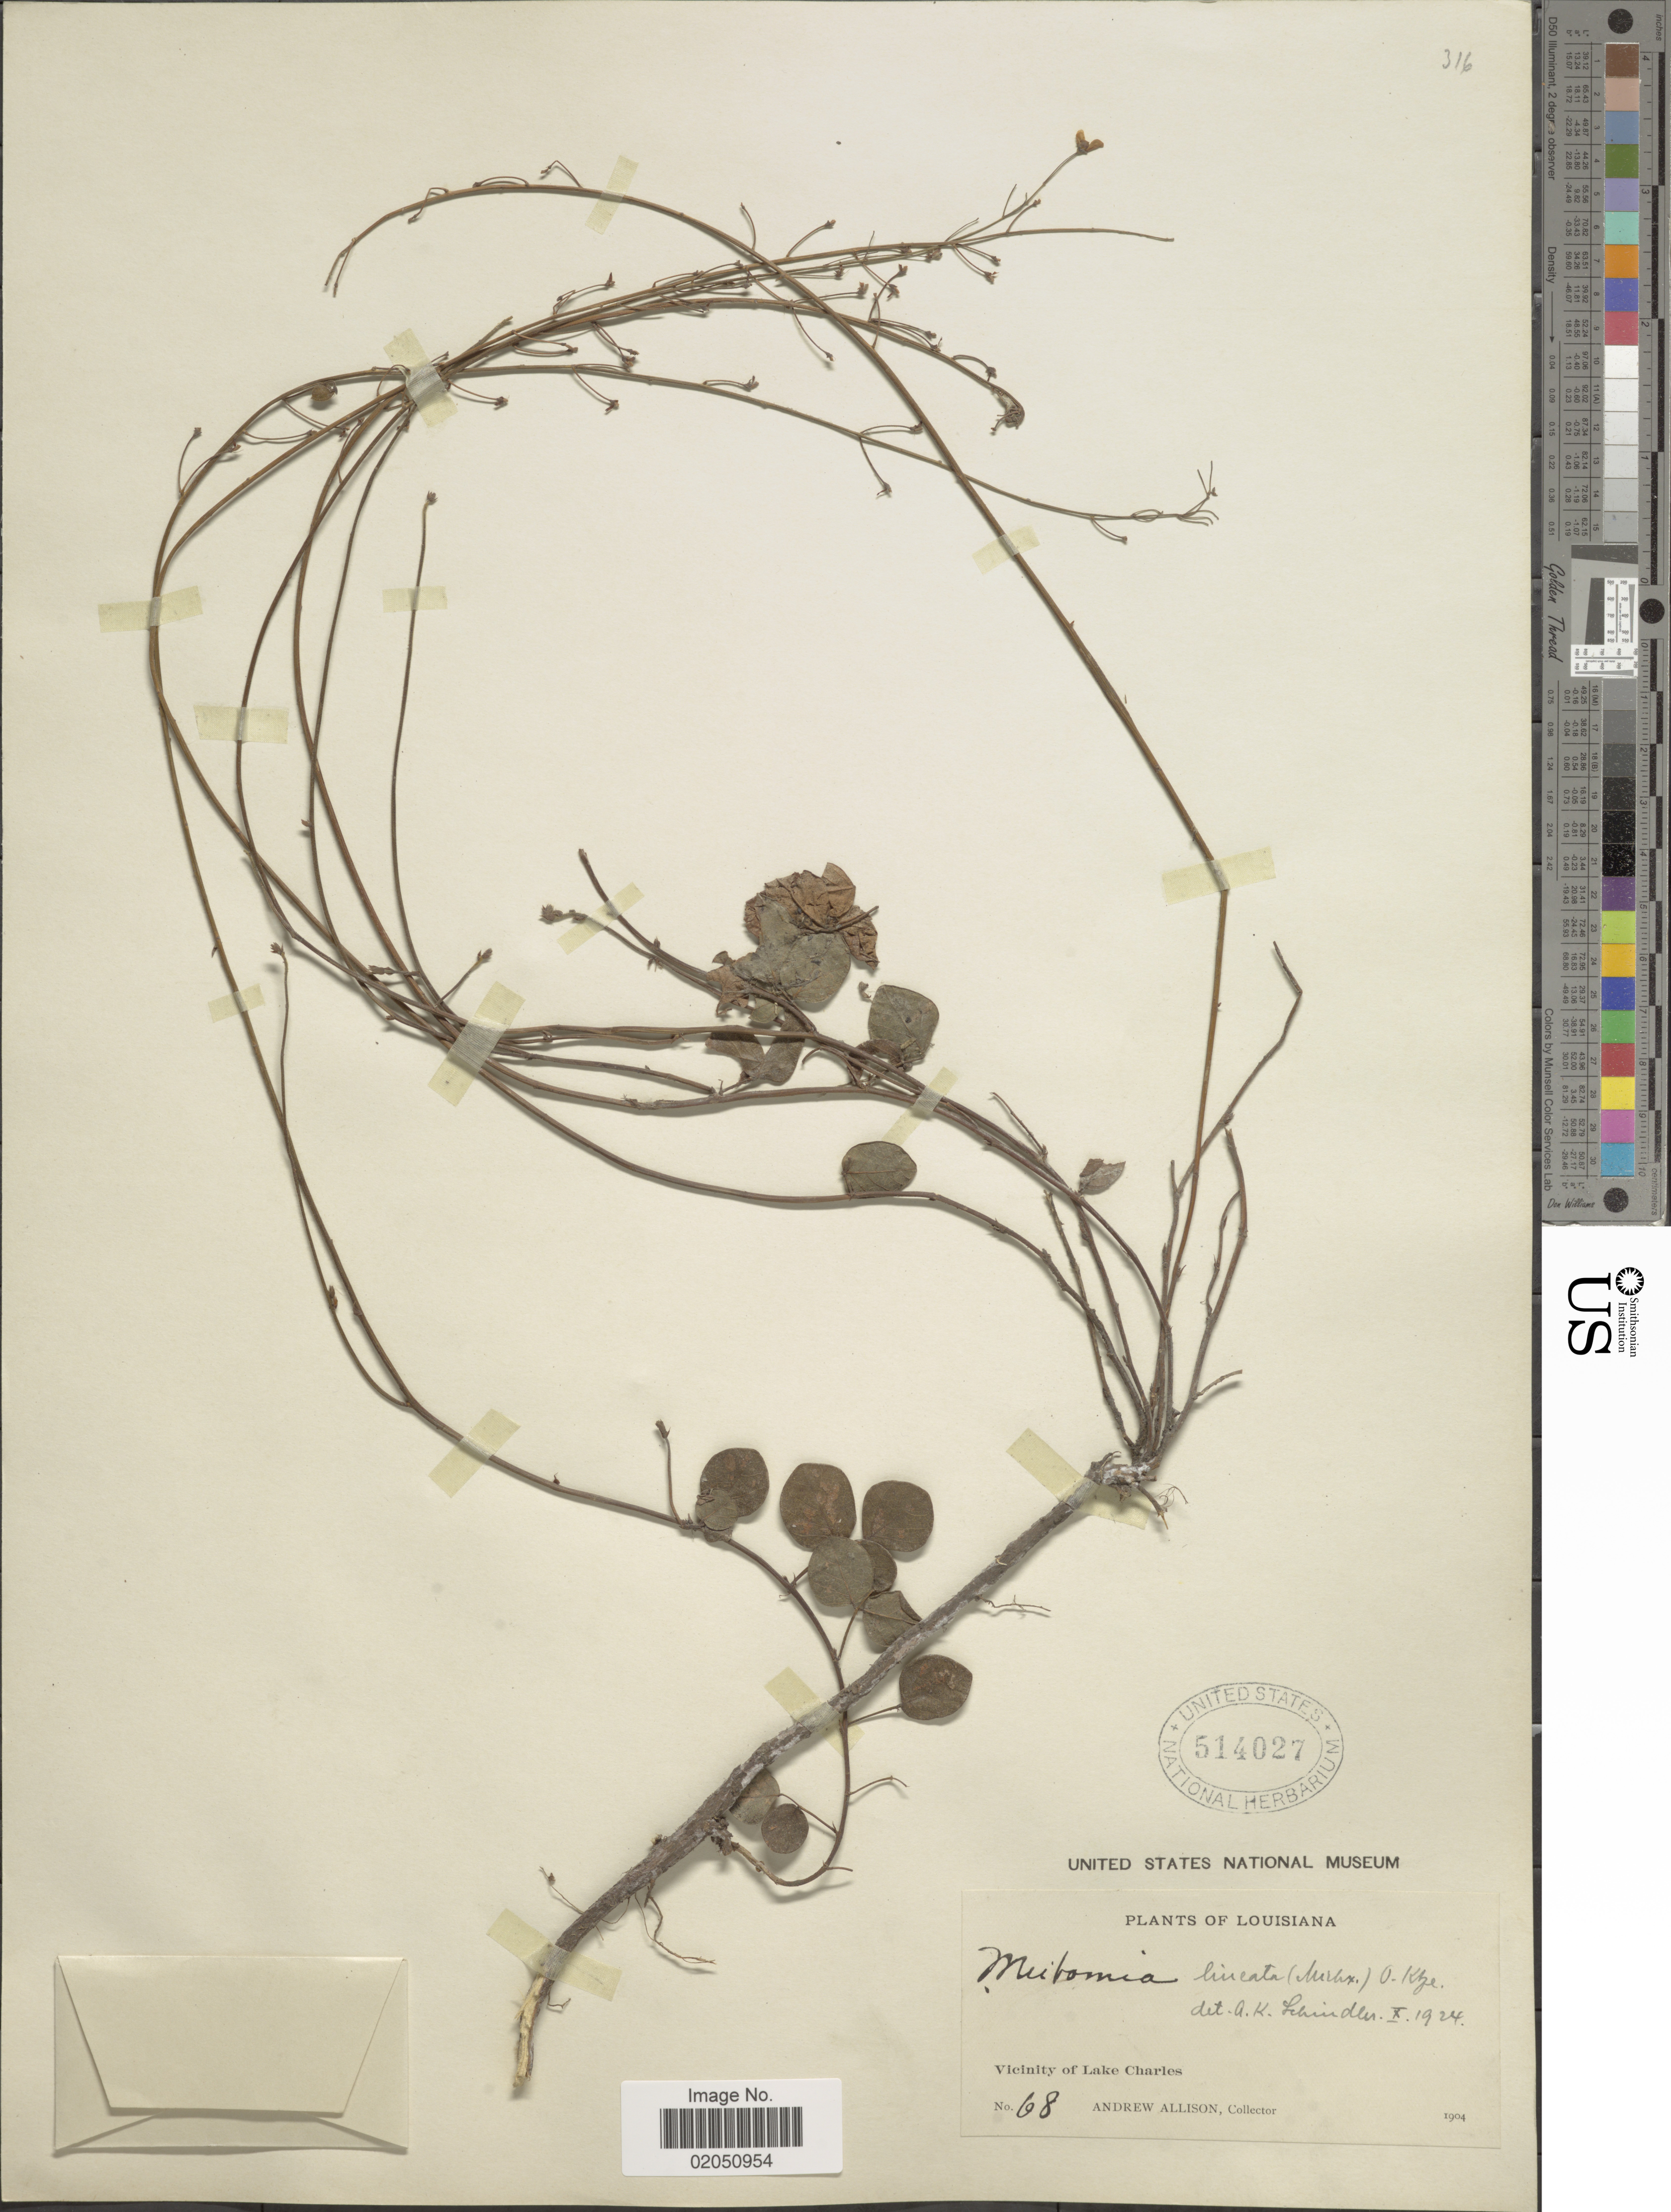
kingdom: Plantae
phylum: Tracheophyta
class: Magnoliopsida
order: Fabales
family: Fabaceae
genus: Desmodium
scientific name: Desmodium lineatum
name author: DC.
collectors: A. Allison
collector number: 68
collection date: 1904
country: United States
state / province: Louisiana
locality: Vicinity of Lake Charles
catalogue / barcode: US 514027